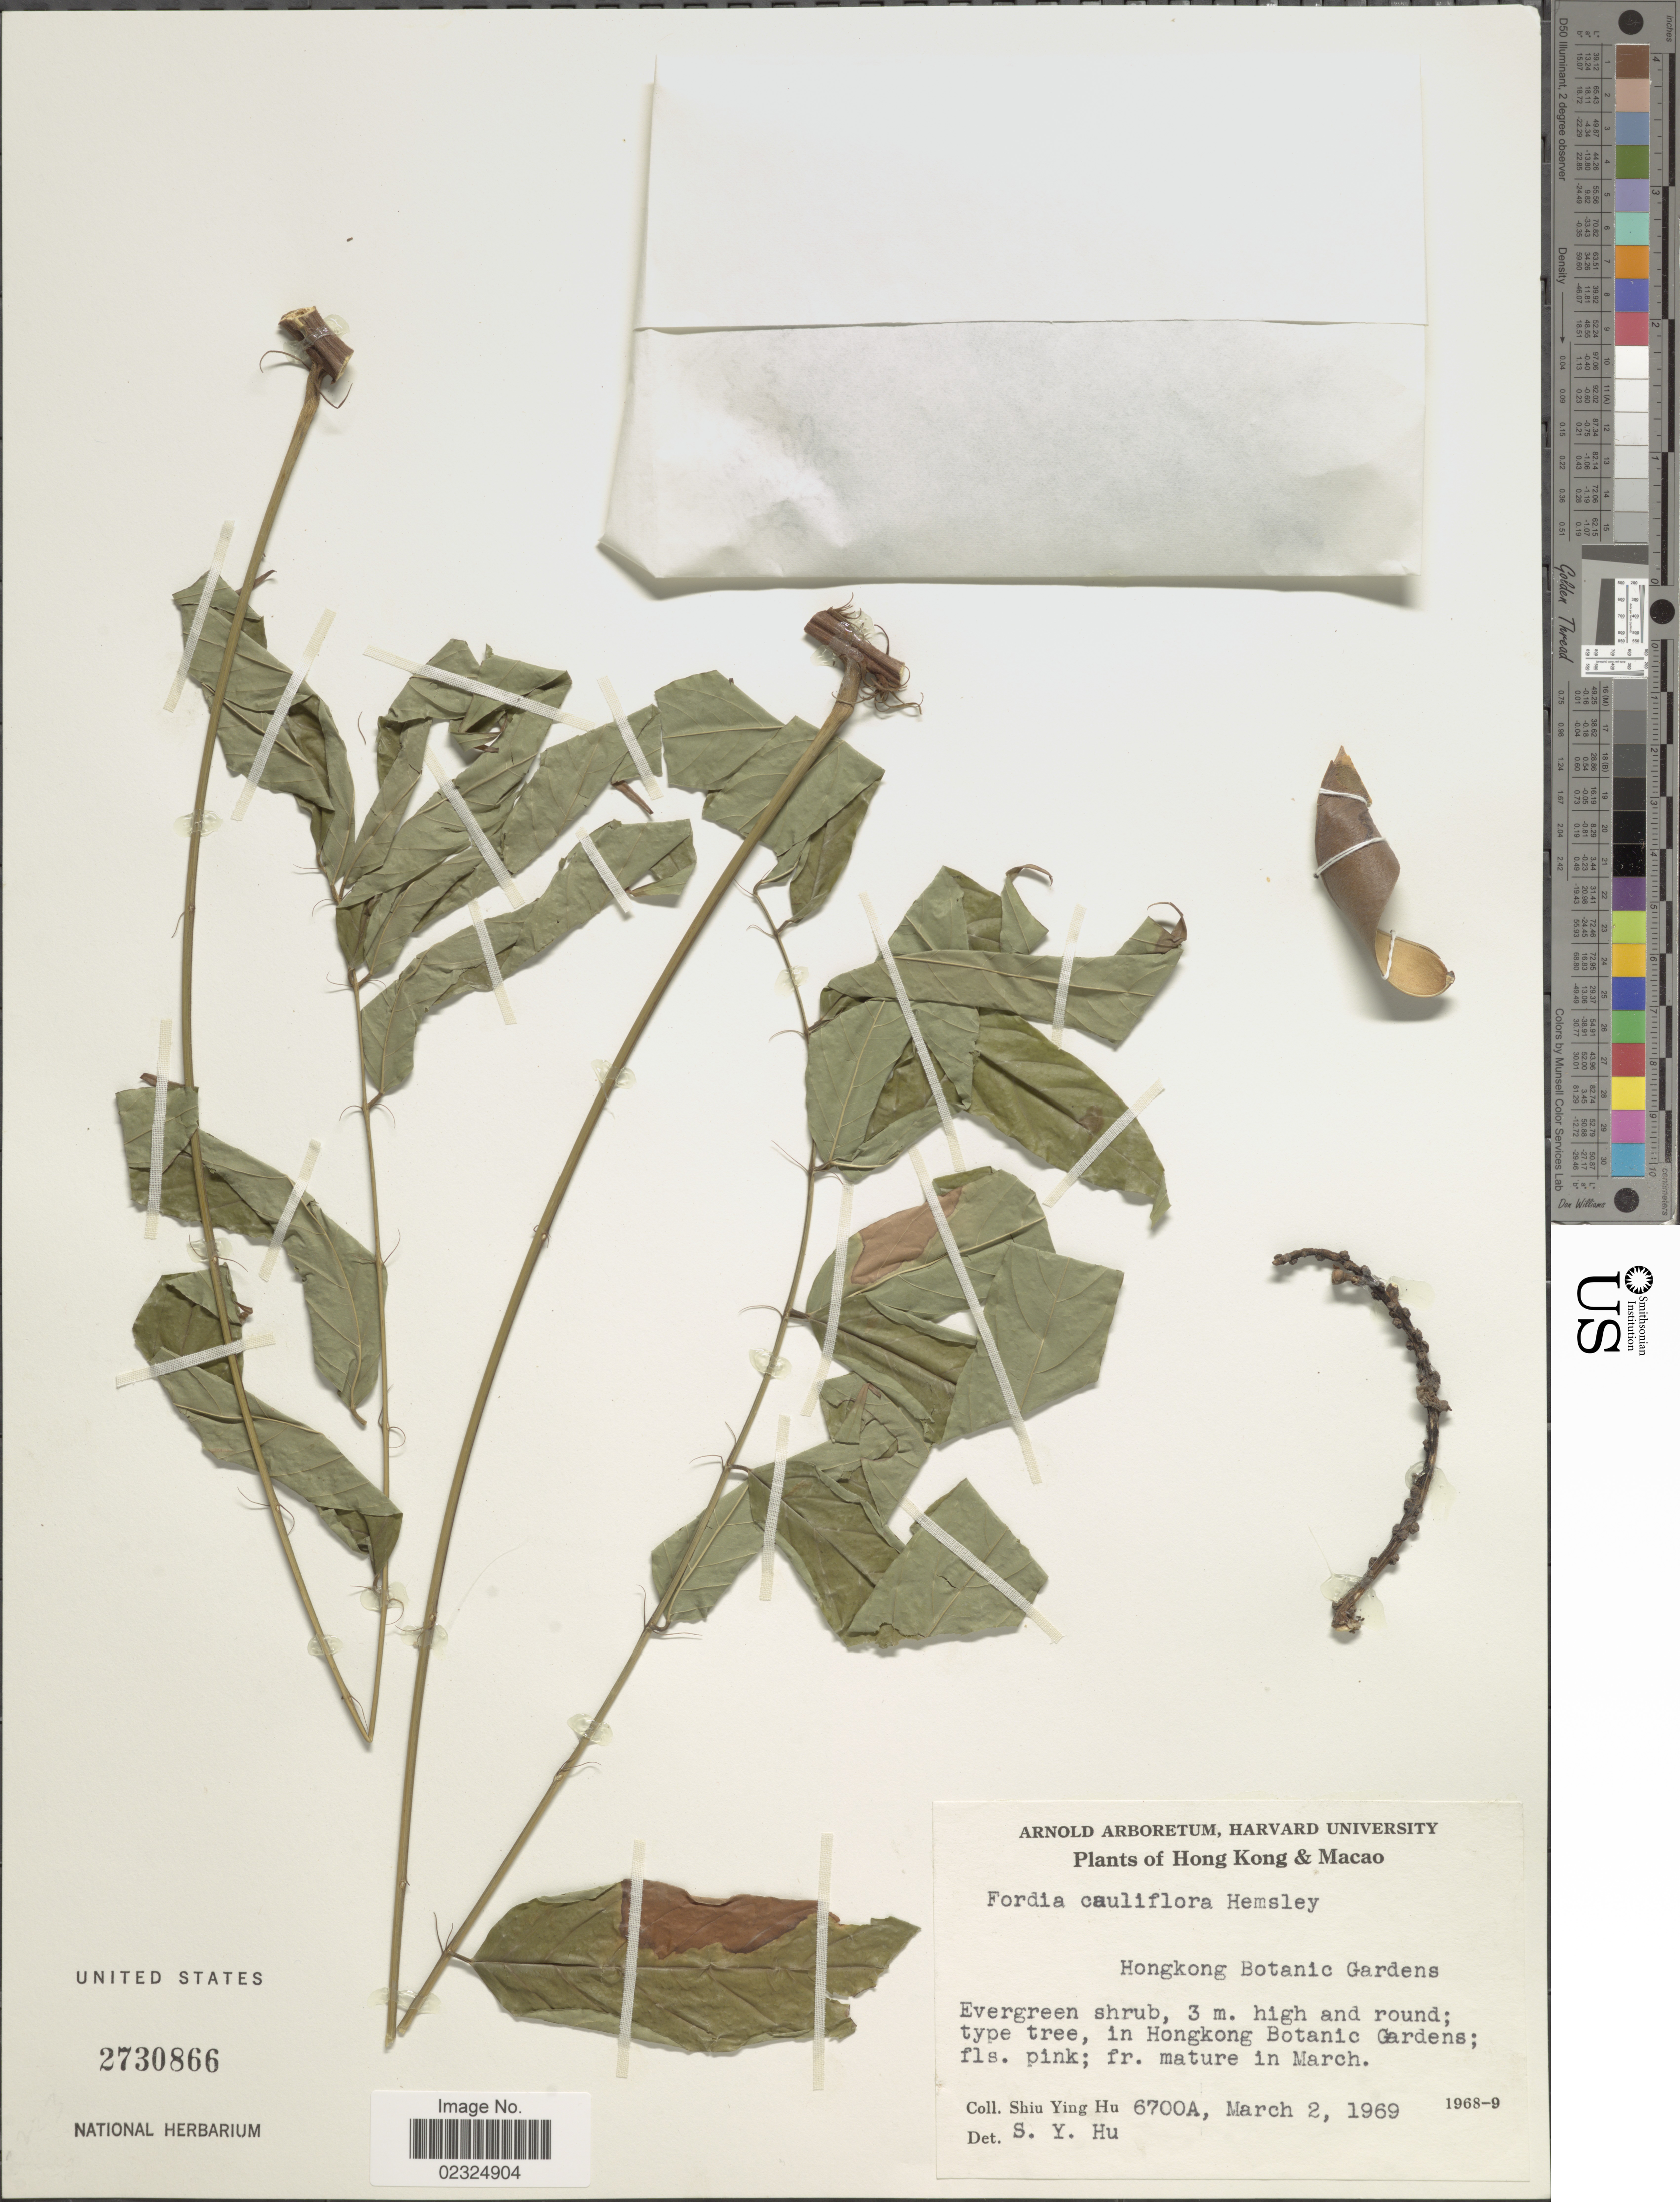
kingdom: Plantae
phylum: Tracheophyta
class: Magnoliopsida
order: Fabales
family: Fabaceae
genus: Fordia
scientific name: Fordia cauliflora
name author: Hemsl.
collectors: S. Y. Hu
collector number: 6700A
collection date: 1969-03-02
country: China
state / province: Hong Kong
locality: In Hongkong Botanic Gardens.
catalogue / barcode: US 2730866